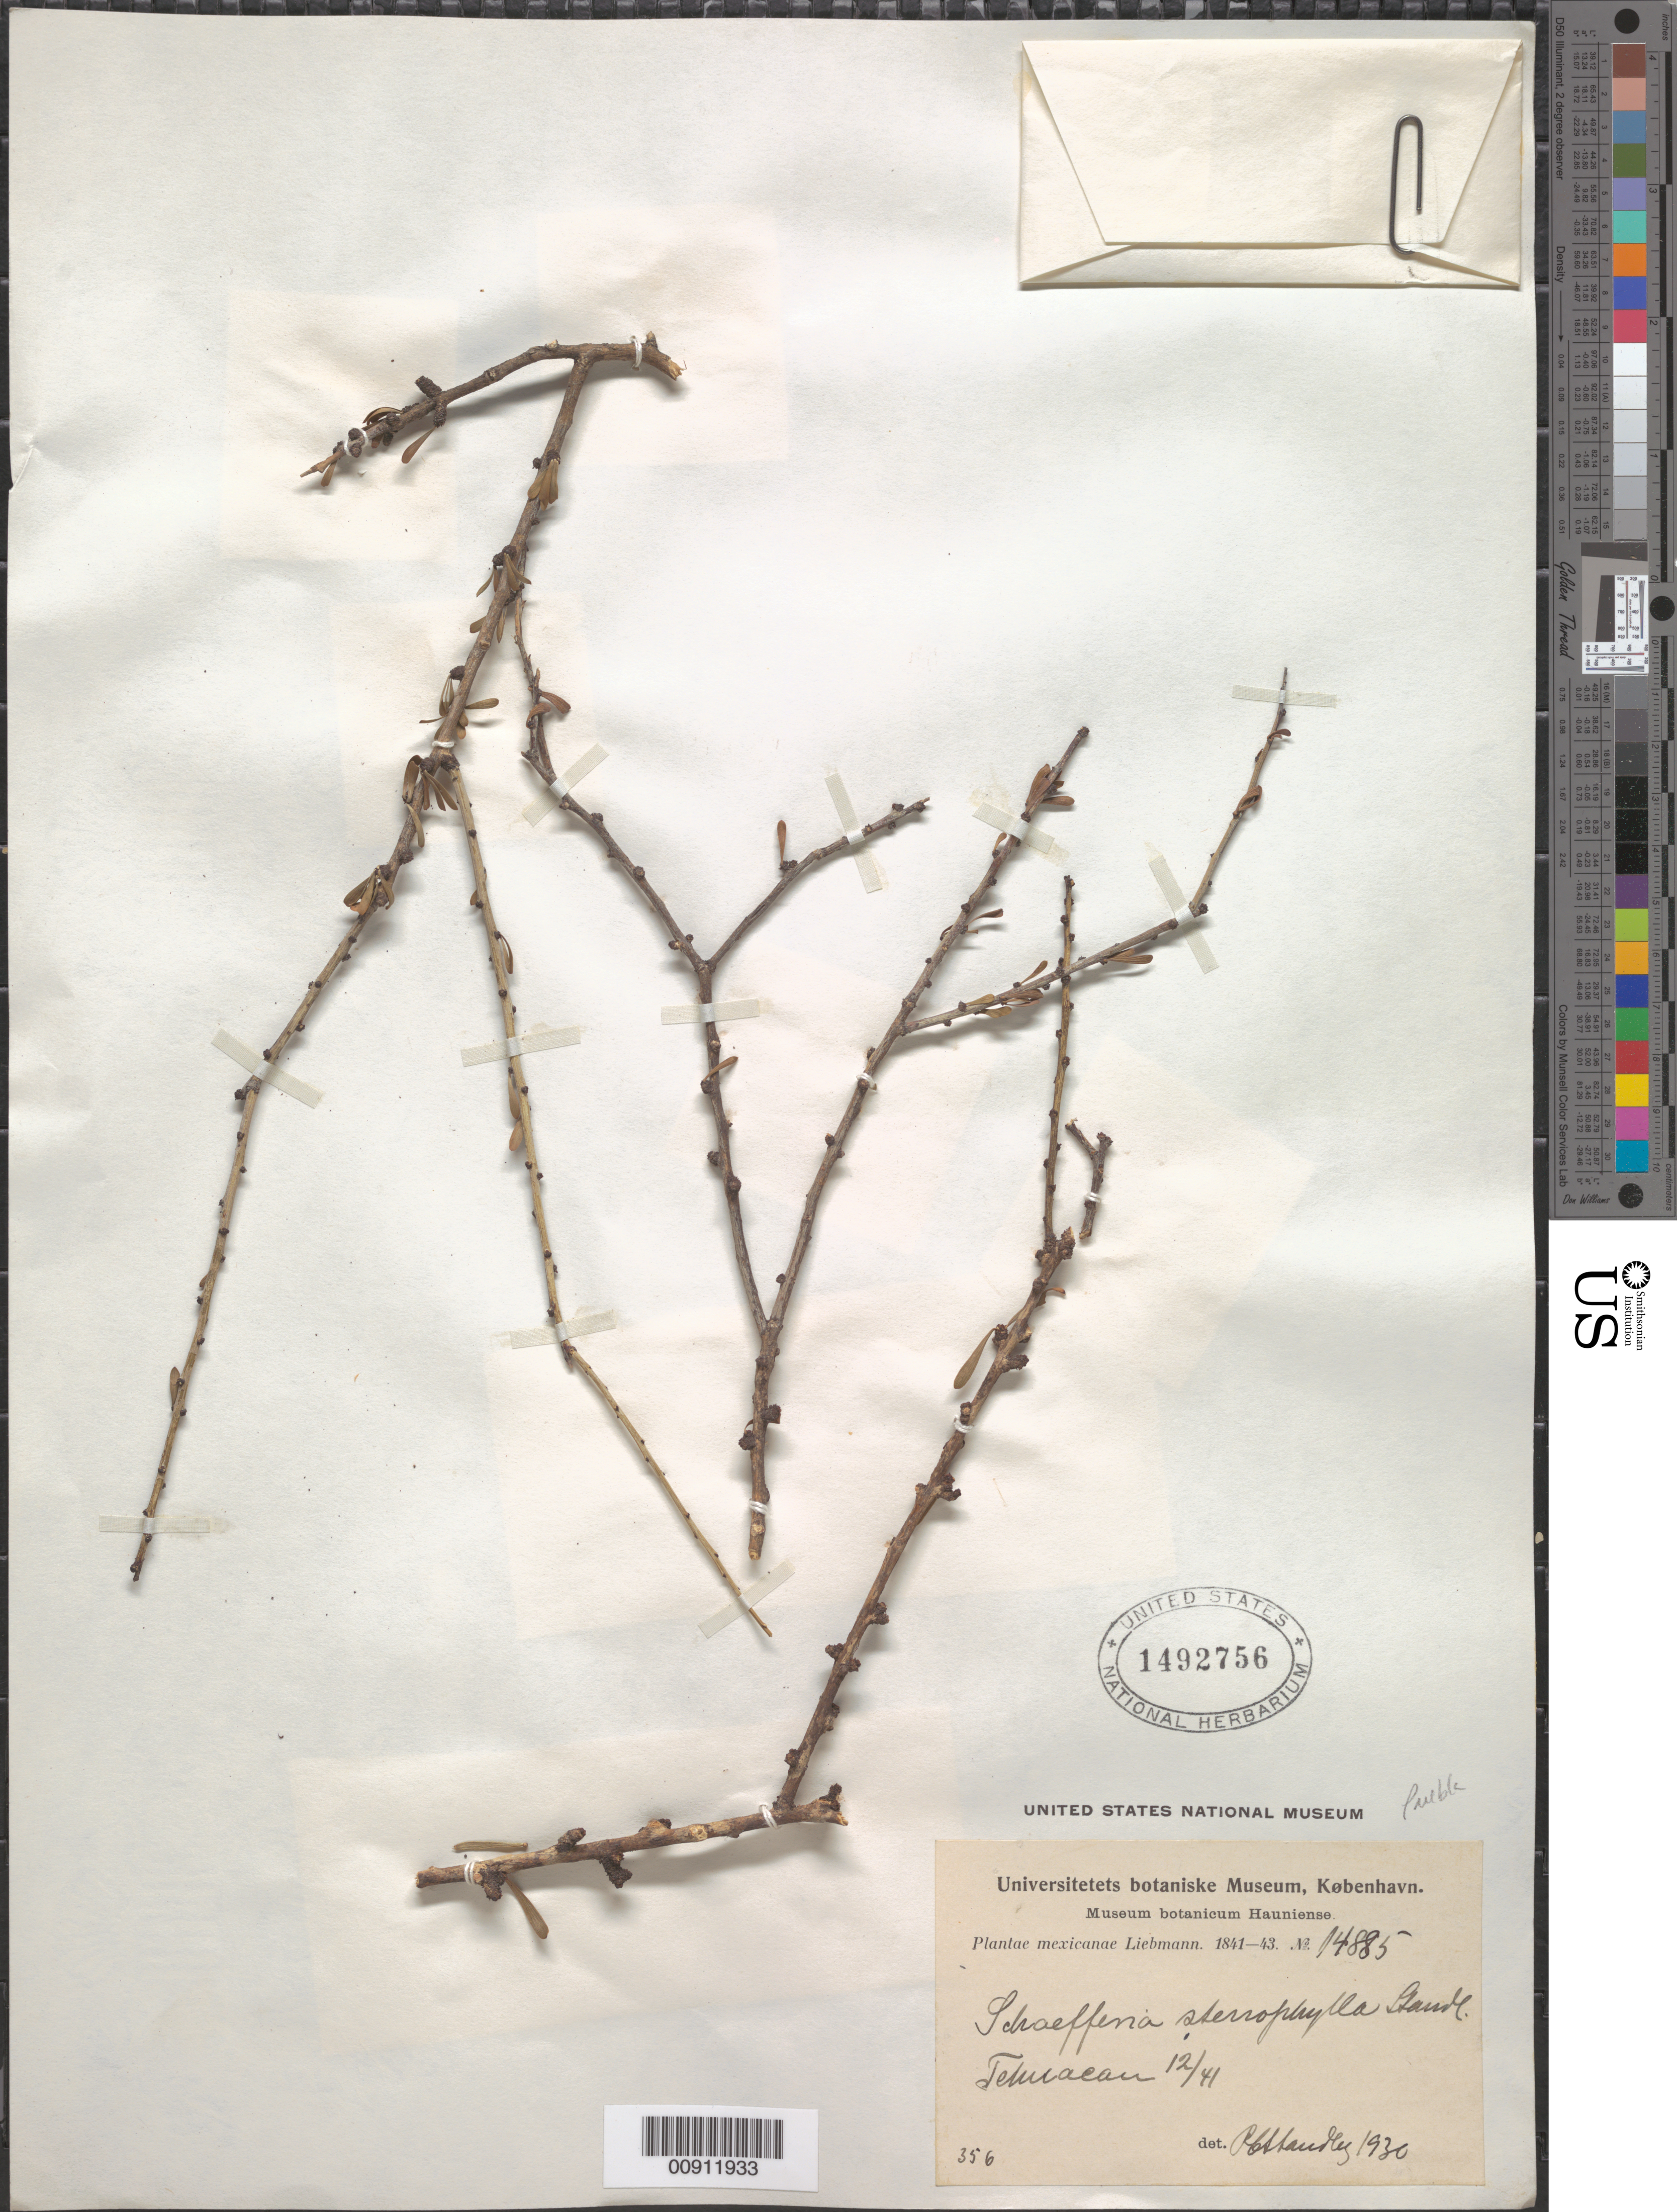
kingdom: Plantae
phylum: Tracheophyta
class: Magnoliopsida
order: Celastrales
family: Celastraceae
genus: Schaefferia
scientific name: Schaefferia stenophylla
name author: Standl.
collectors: F. M. Liebmann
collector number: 14885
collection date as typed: Dec 1841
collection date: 1841-12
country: Mexico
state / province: Puebla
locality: Tehuacán.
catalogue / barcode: US 1492756